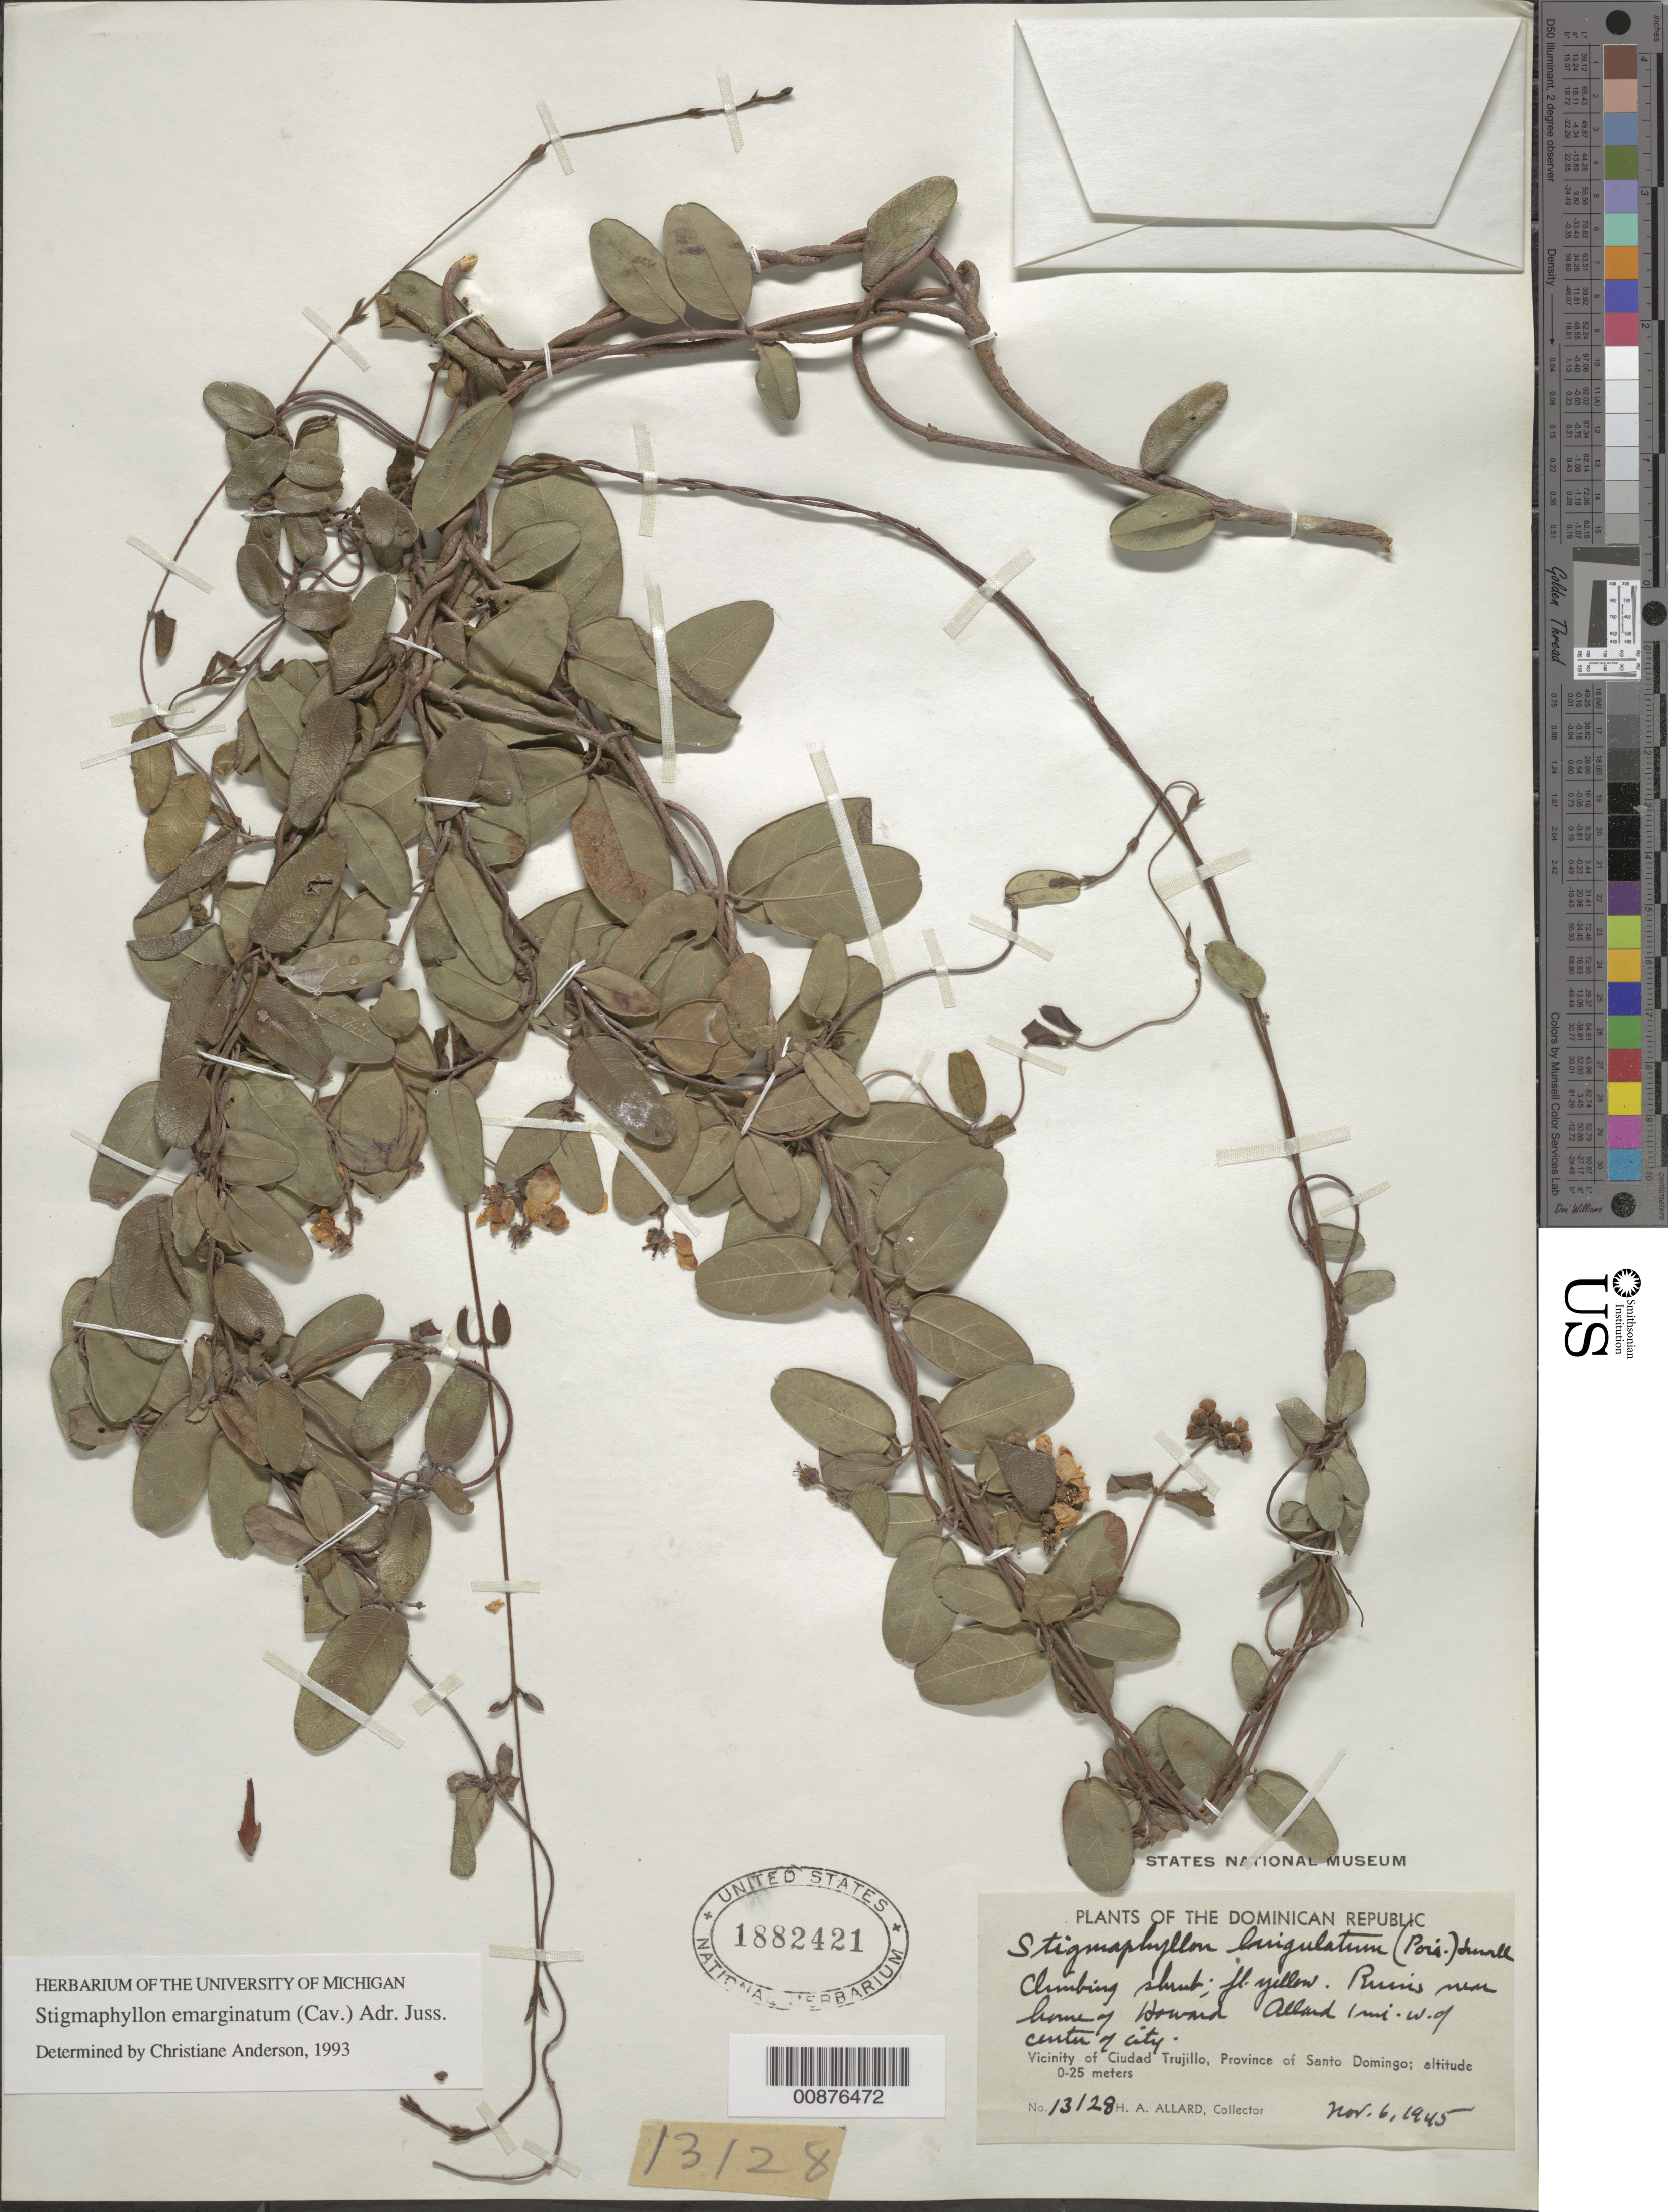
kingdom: Plantae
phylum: Tracheophyta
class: Magnoliopsida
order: Malpighiales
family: Malpighiaceae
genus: Stigmaphyllon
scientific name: Stigmaphyllon emarginatum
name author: (Cav.) A. Juss.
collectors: H. A. Allard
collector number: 13128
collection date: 1945-11-06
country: Dominican Republic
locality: Ruins near home of Howard Allard 1 mi. W. of center of city. Vicinity of Ciudad Trujillo, Province of Santo Domingo.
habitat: ruins near home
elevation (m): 0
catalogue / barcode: US 1882421